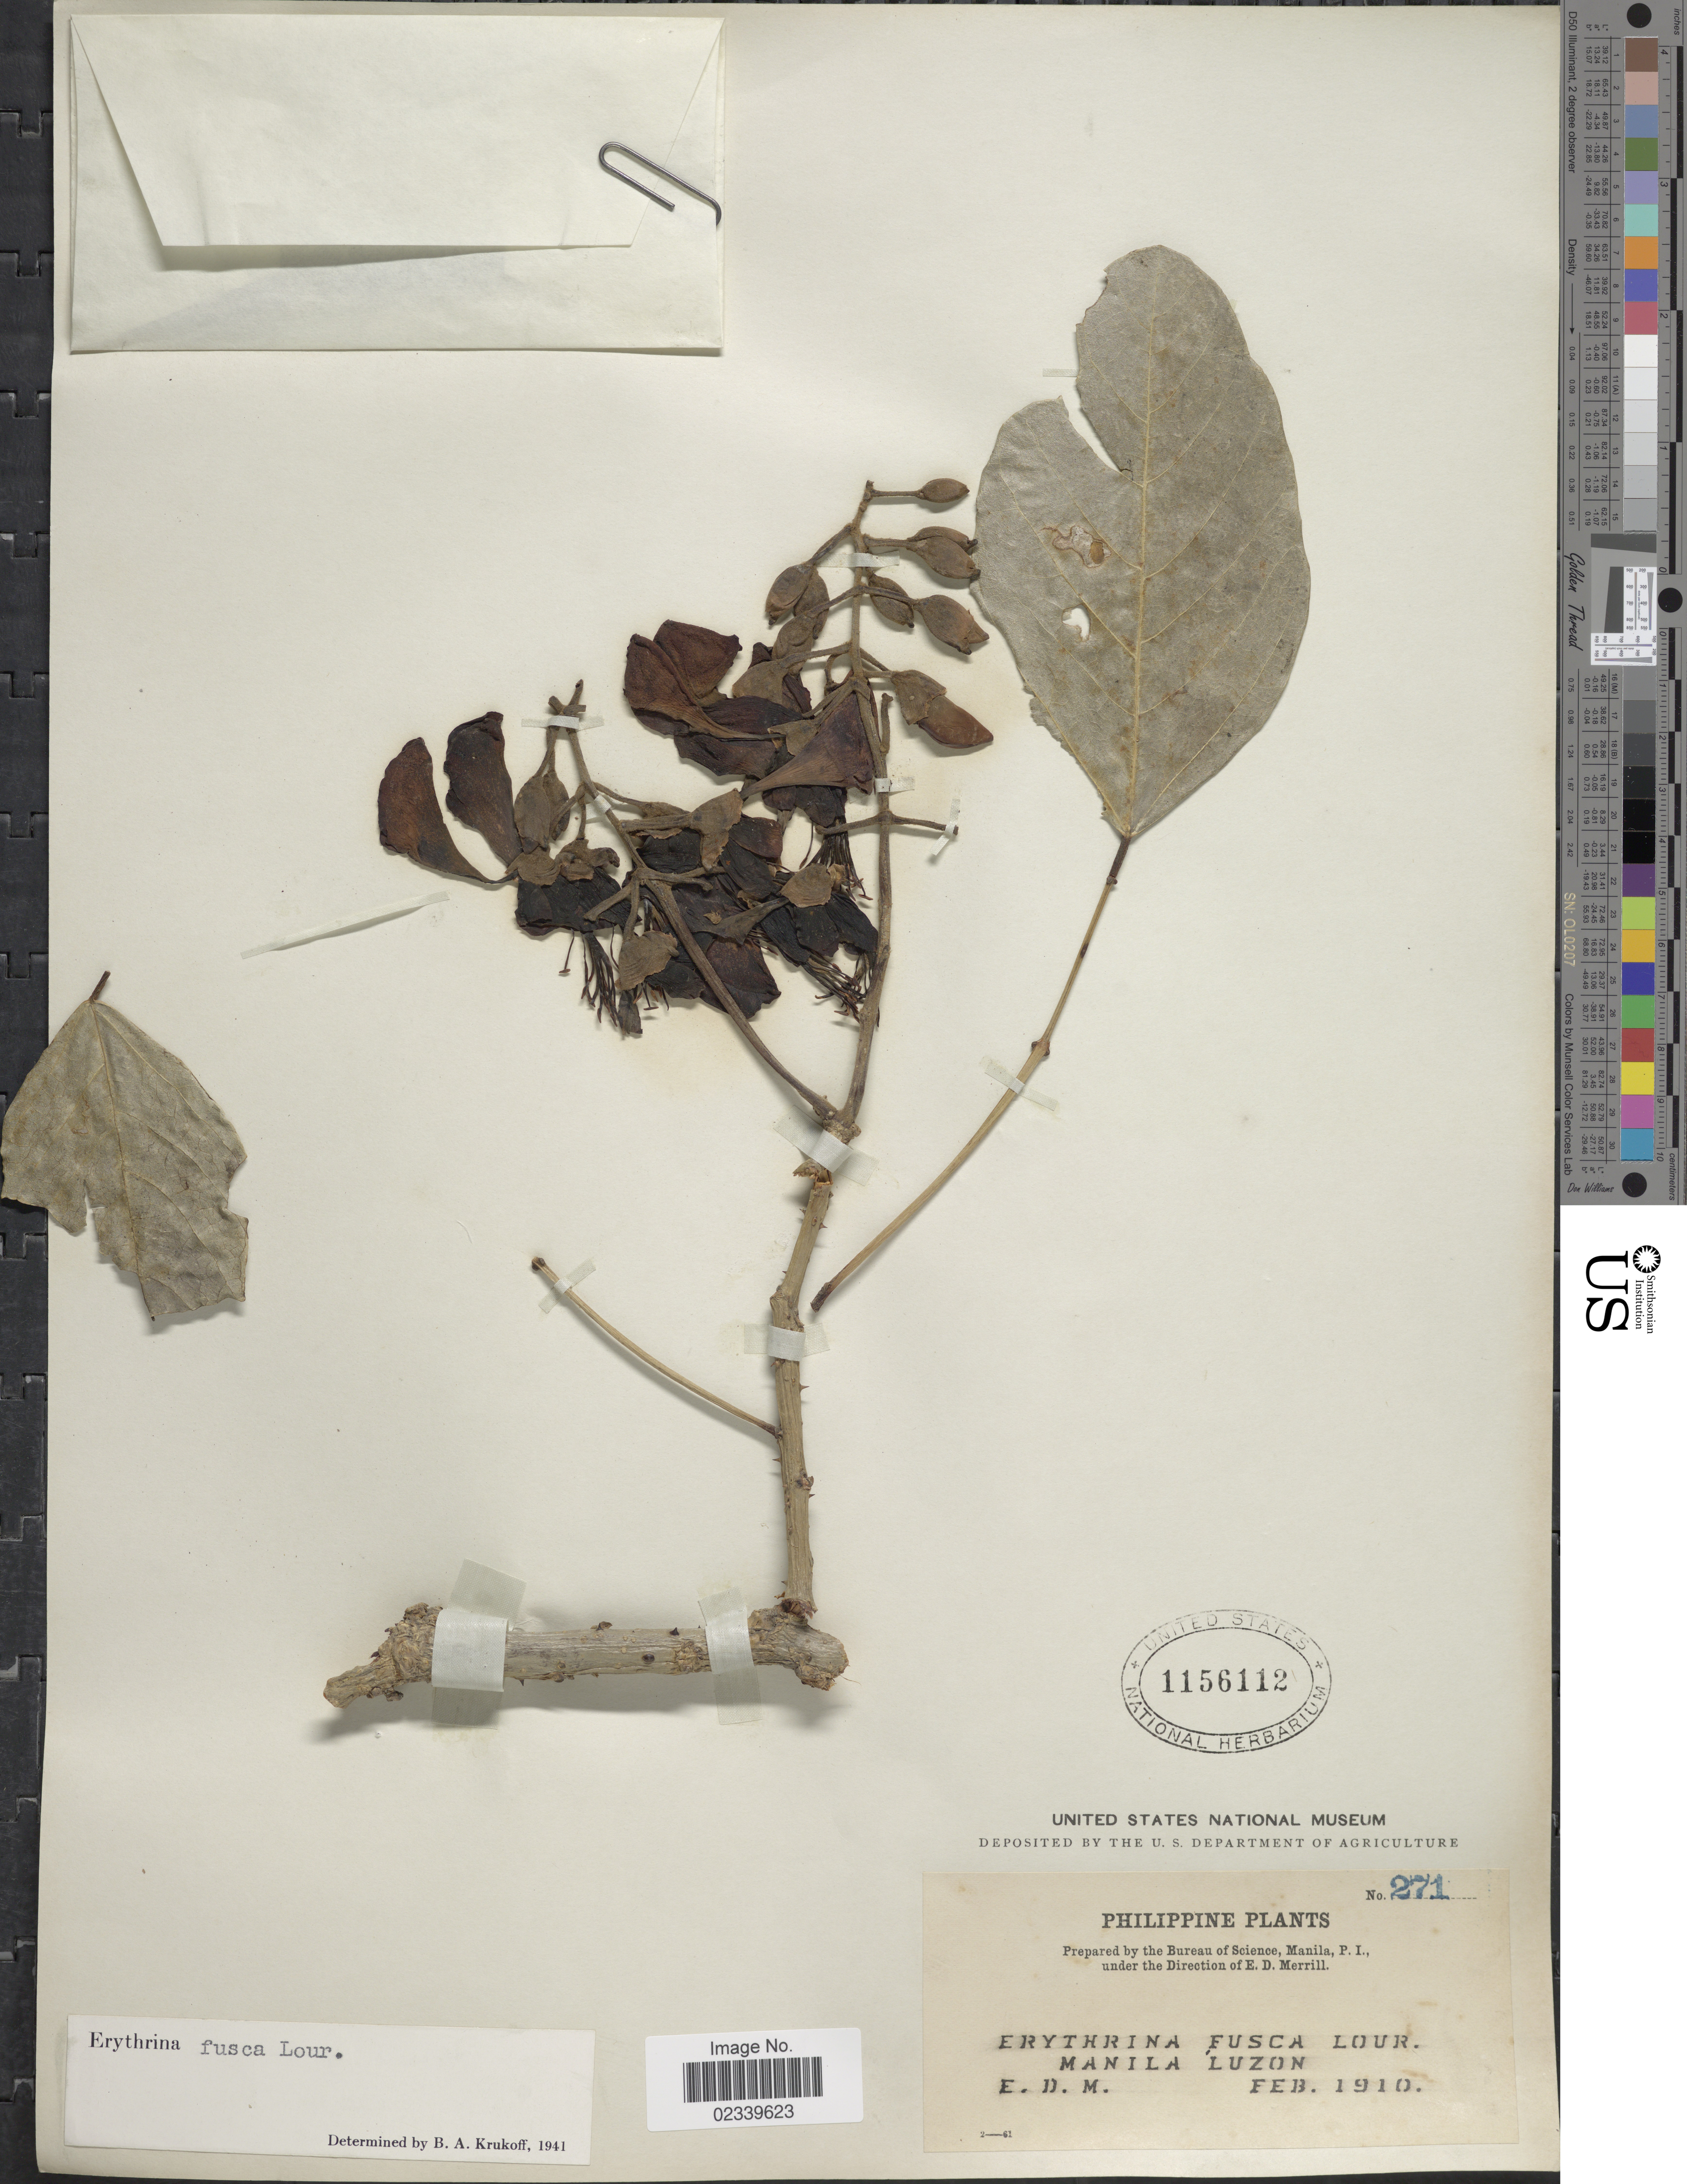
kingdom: Plantae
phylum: Tracheophyta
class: Magnoliopsida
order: Fabales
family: Fabaceae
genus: Erythrina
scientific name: Erythrina fusca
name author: Lour.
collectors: E. D. Merrill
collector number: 271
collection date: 1910-02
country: Philippines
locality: Manila, Luzon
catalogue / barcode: US 1156112